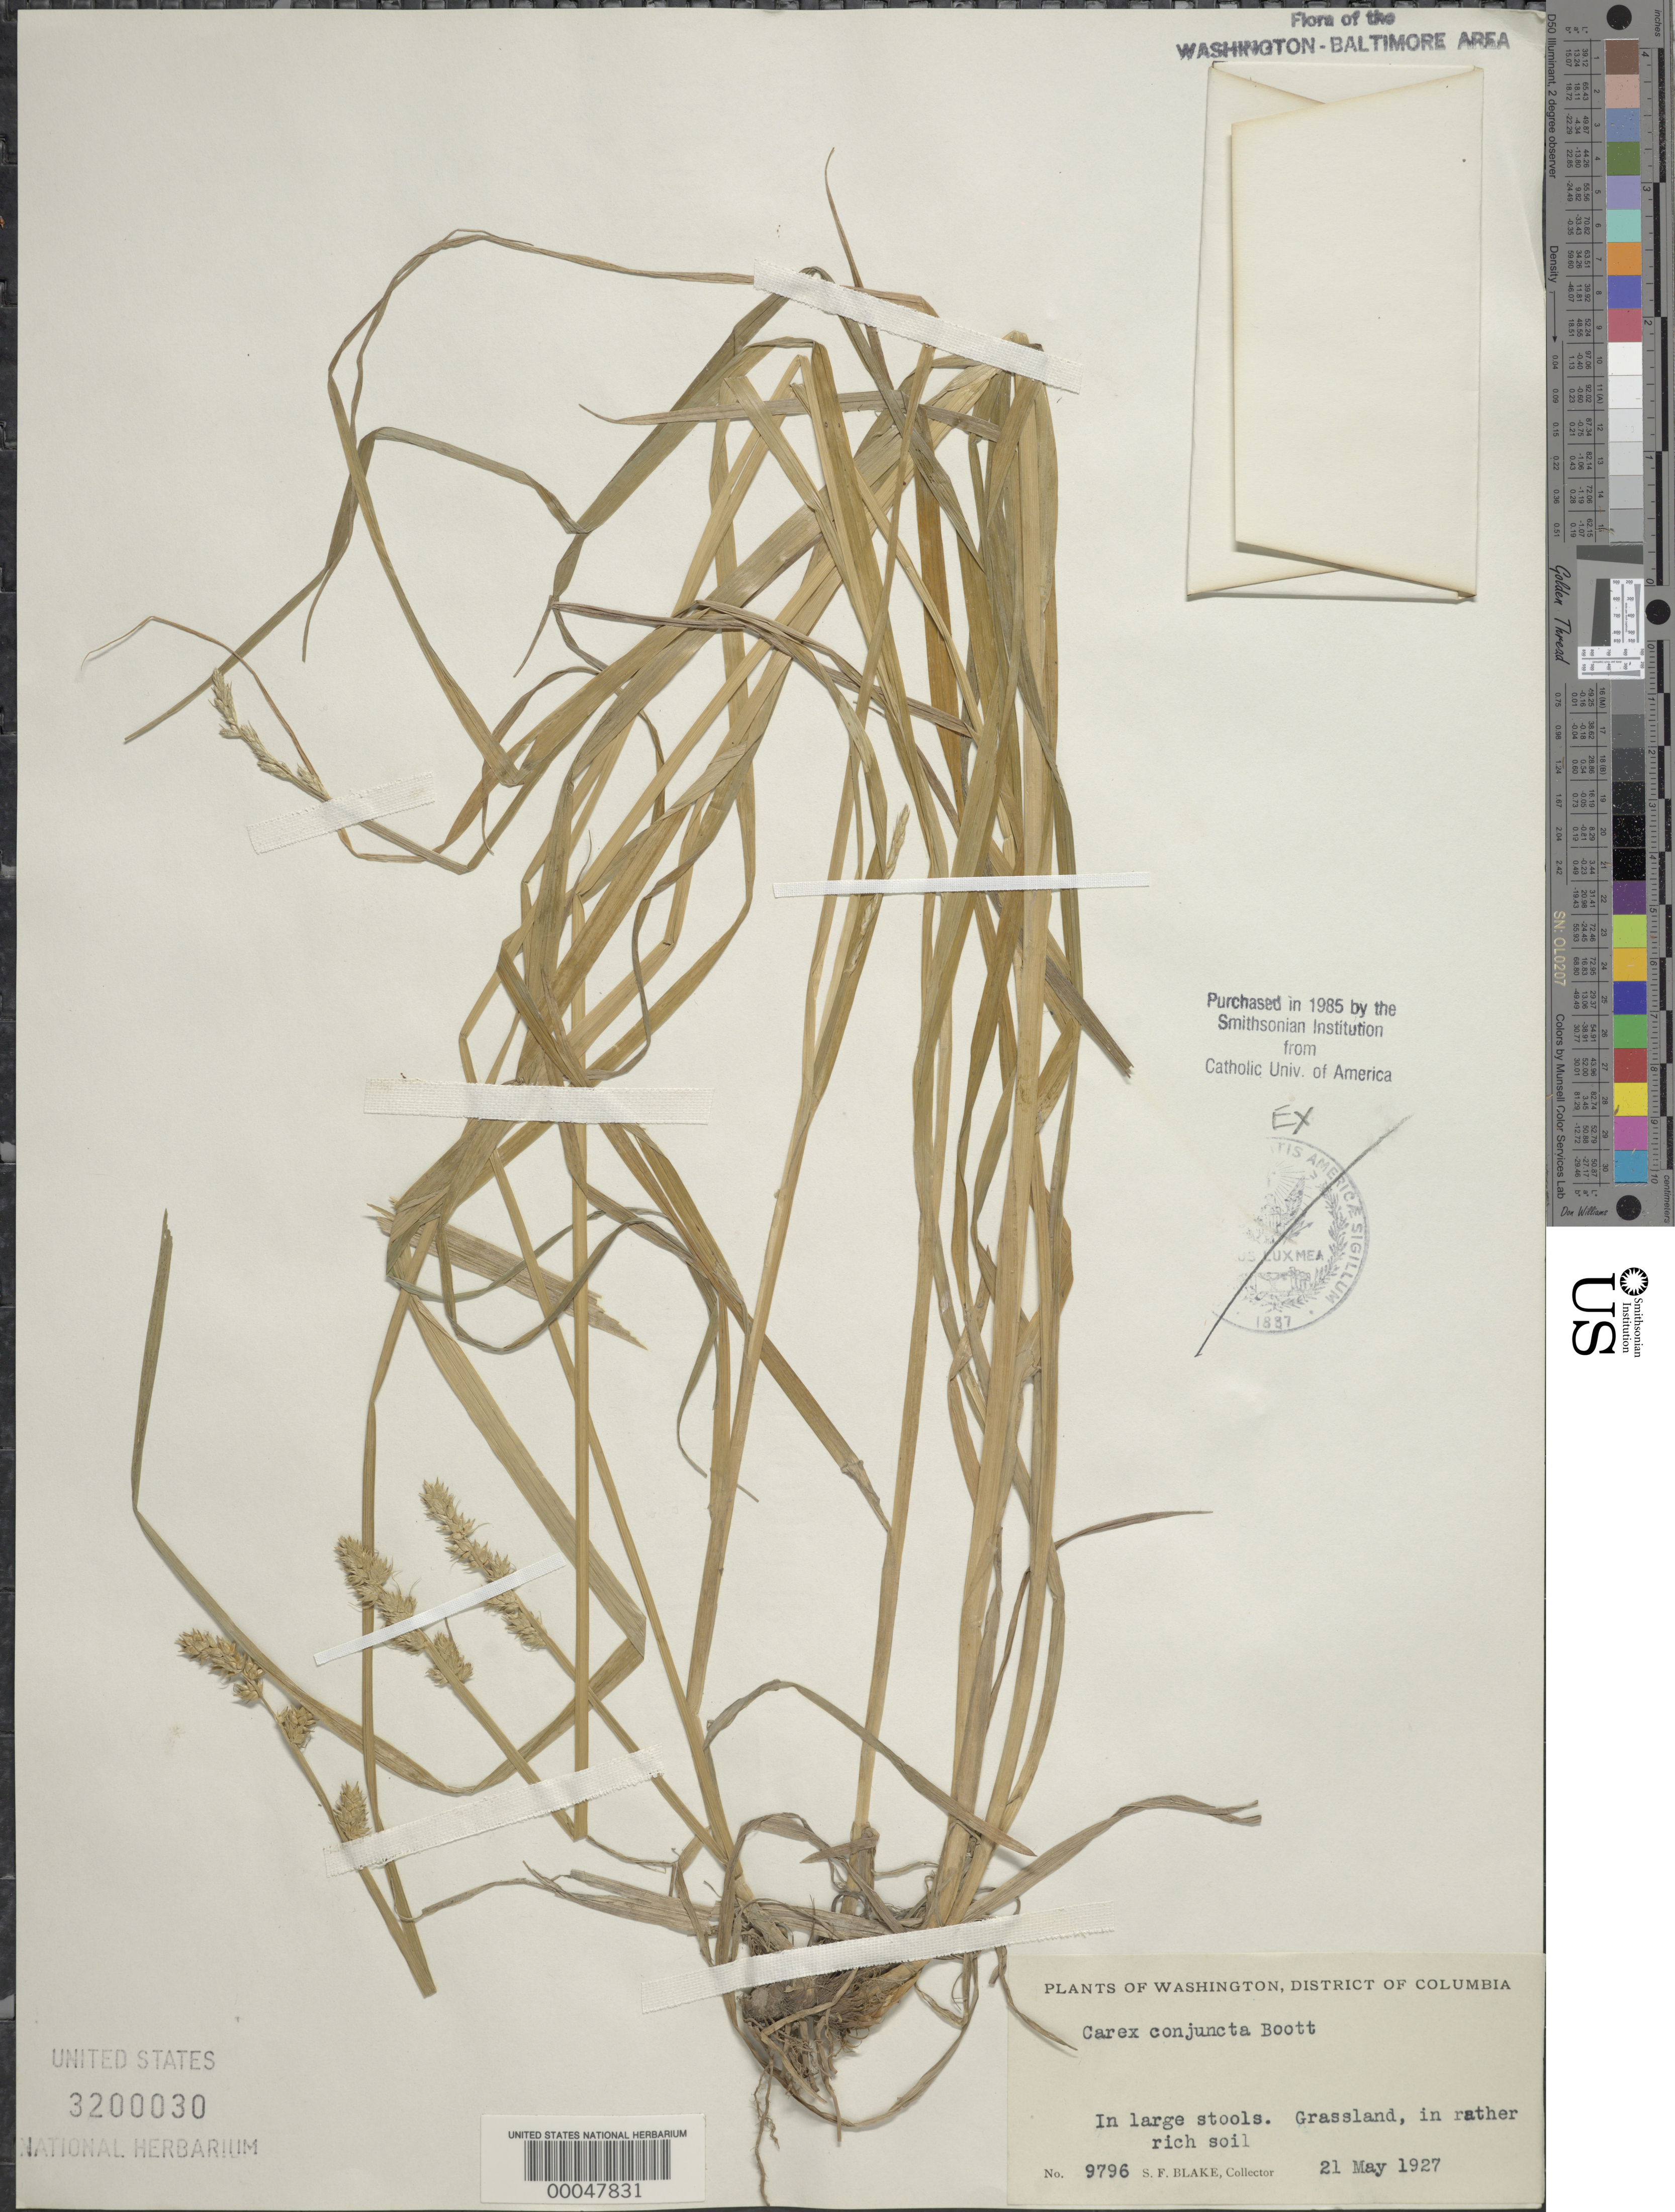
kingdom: Plantae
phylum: Tracheophyta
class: Liliopsida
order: Poales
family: Cyperaceae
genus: Carex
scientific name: Carex conjuncta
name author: Boott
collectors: S. Blake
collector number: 9796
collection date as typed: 21 May 1927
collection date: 1927-05-21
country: United States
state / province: District of Columbia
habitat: Grassland, in rather rich soil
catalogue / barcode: US 3200030